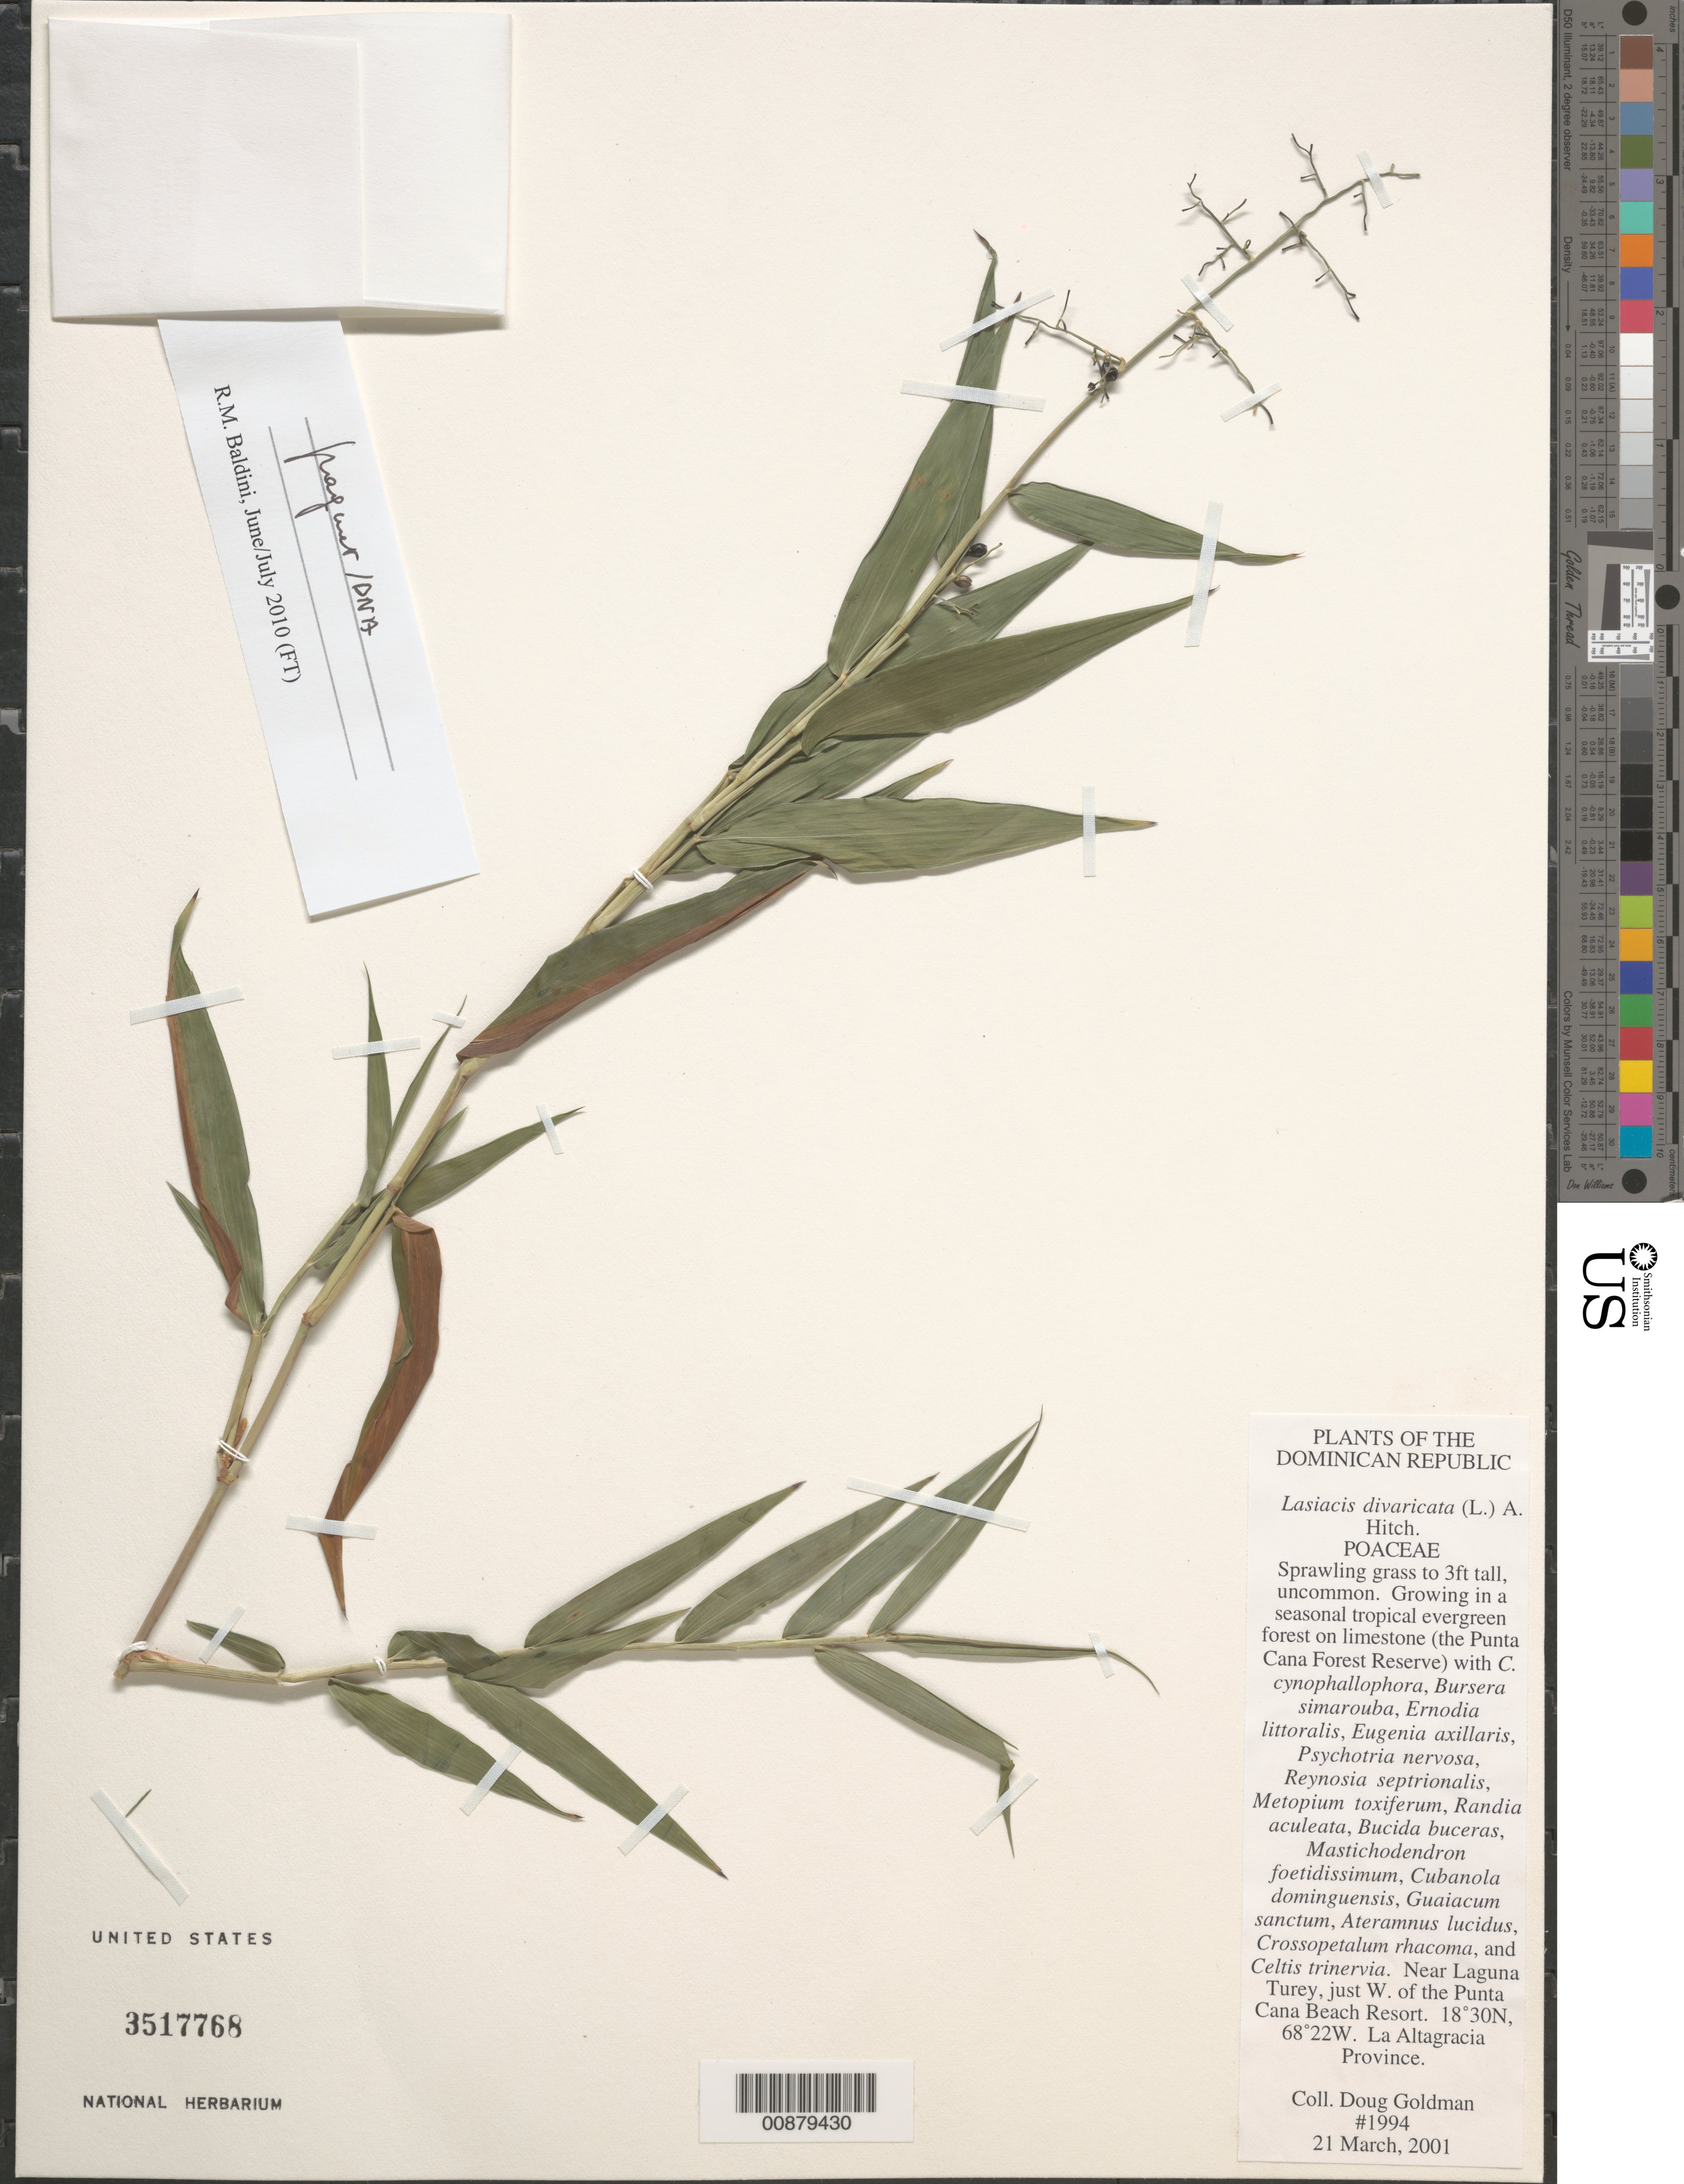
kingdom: Plantae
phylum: Tracheophyta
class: Liliopsida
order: Poales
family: Poaceae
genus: Lasiacis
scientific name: Lasiacis divaricata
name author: (L.) Hitchc.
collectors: D. H. Goldman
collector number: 1994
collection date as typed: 21 Mar 2001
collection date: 2001-03-21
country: Dominican Republic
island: Hispaniola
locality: La Altagracia Province: Near Laguna Turey, just W of Punta Cana Beach Resort.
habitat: Growing in a seasonal tropical evergreen forest on limestone (Punta Cana Forest Reserve).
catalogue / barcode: US 3517768